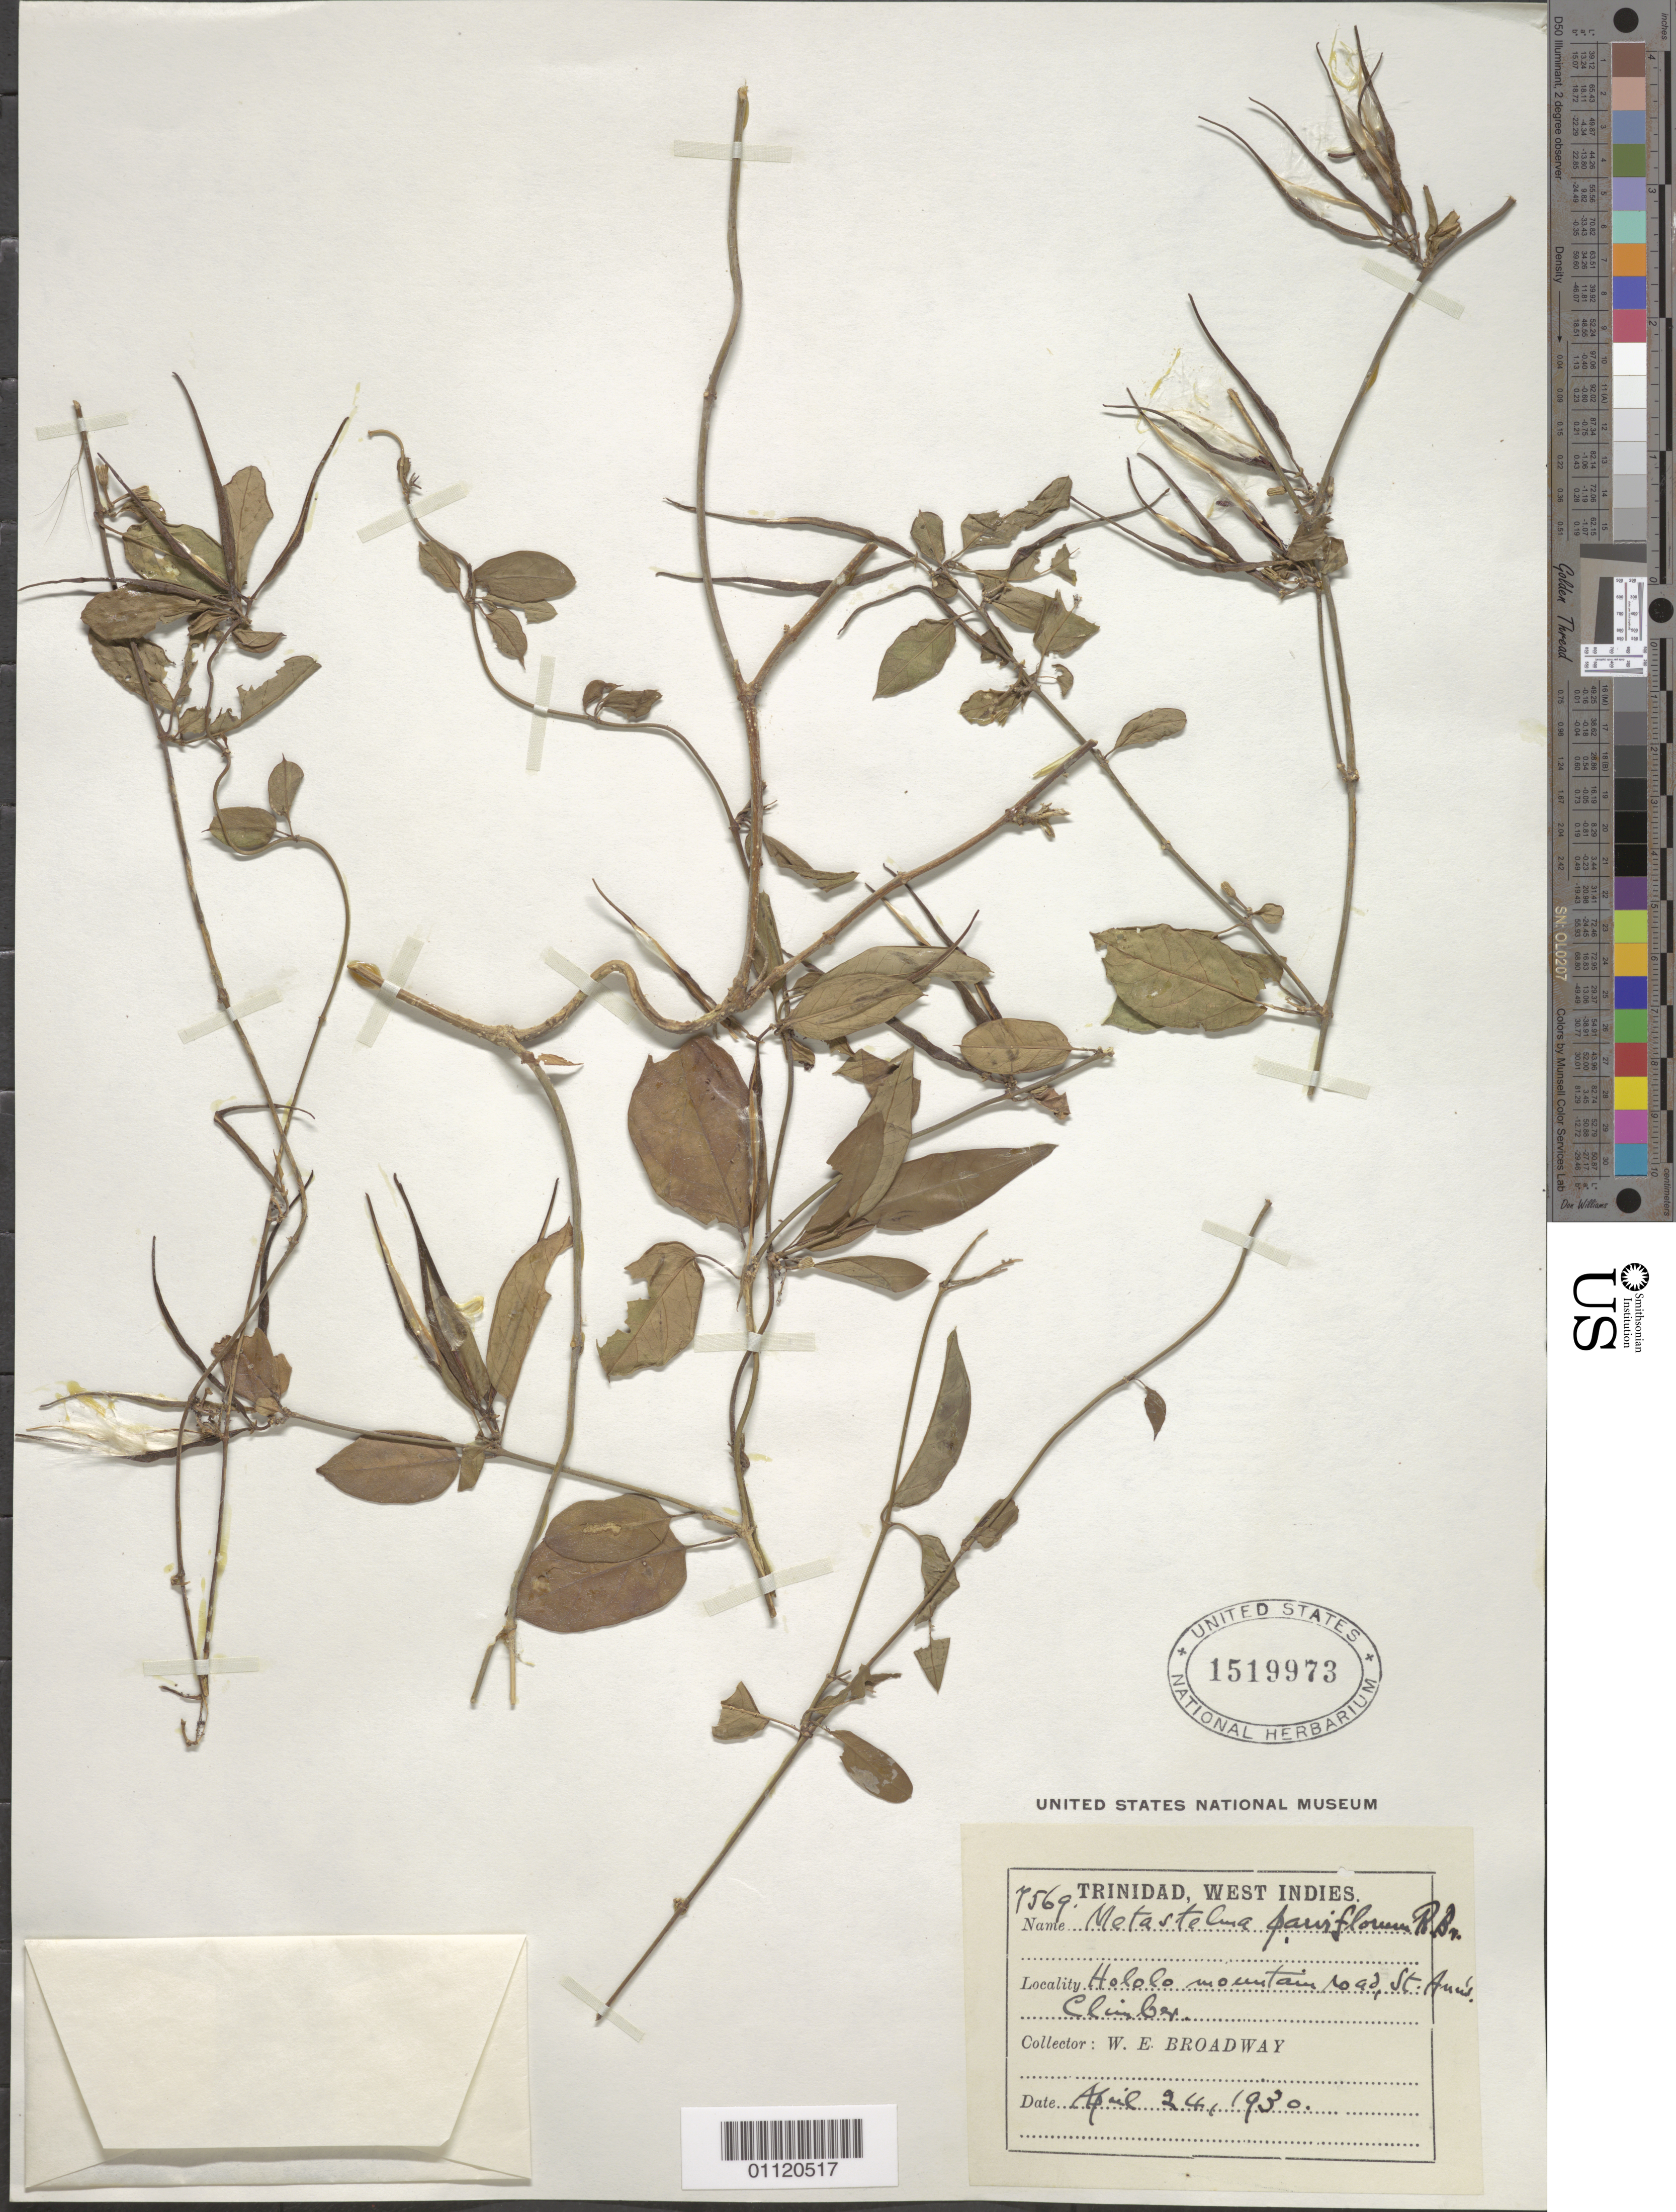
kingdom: Plantae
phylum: Tracheophyta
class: Magnoliopsida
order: Gentianales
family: Apocynaceae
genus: Metastelma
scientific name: Metastelma parviflorum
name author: (Sw.) Schult.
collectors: W. E. Broadway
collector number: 7569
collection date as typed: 24 Apr 1930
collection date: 1930-04-24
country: Trinidad and Tobago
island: Trinidad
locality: Hololo mountain road, St. Ann's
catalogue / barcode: US 1519973